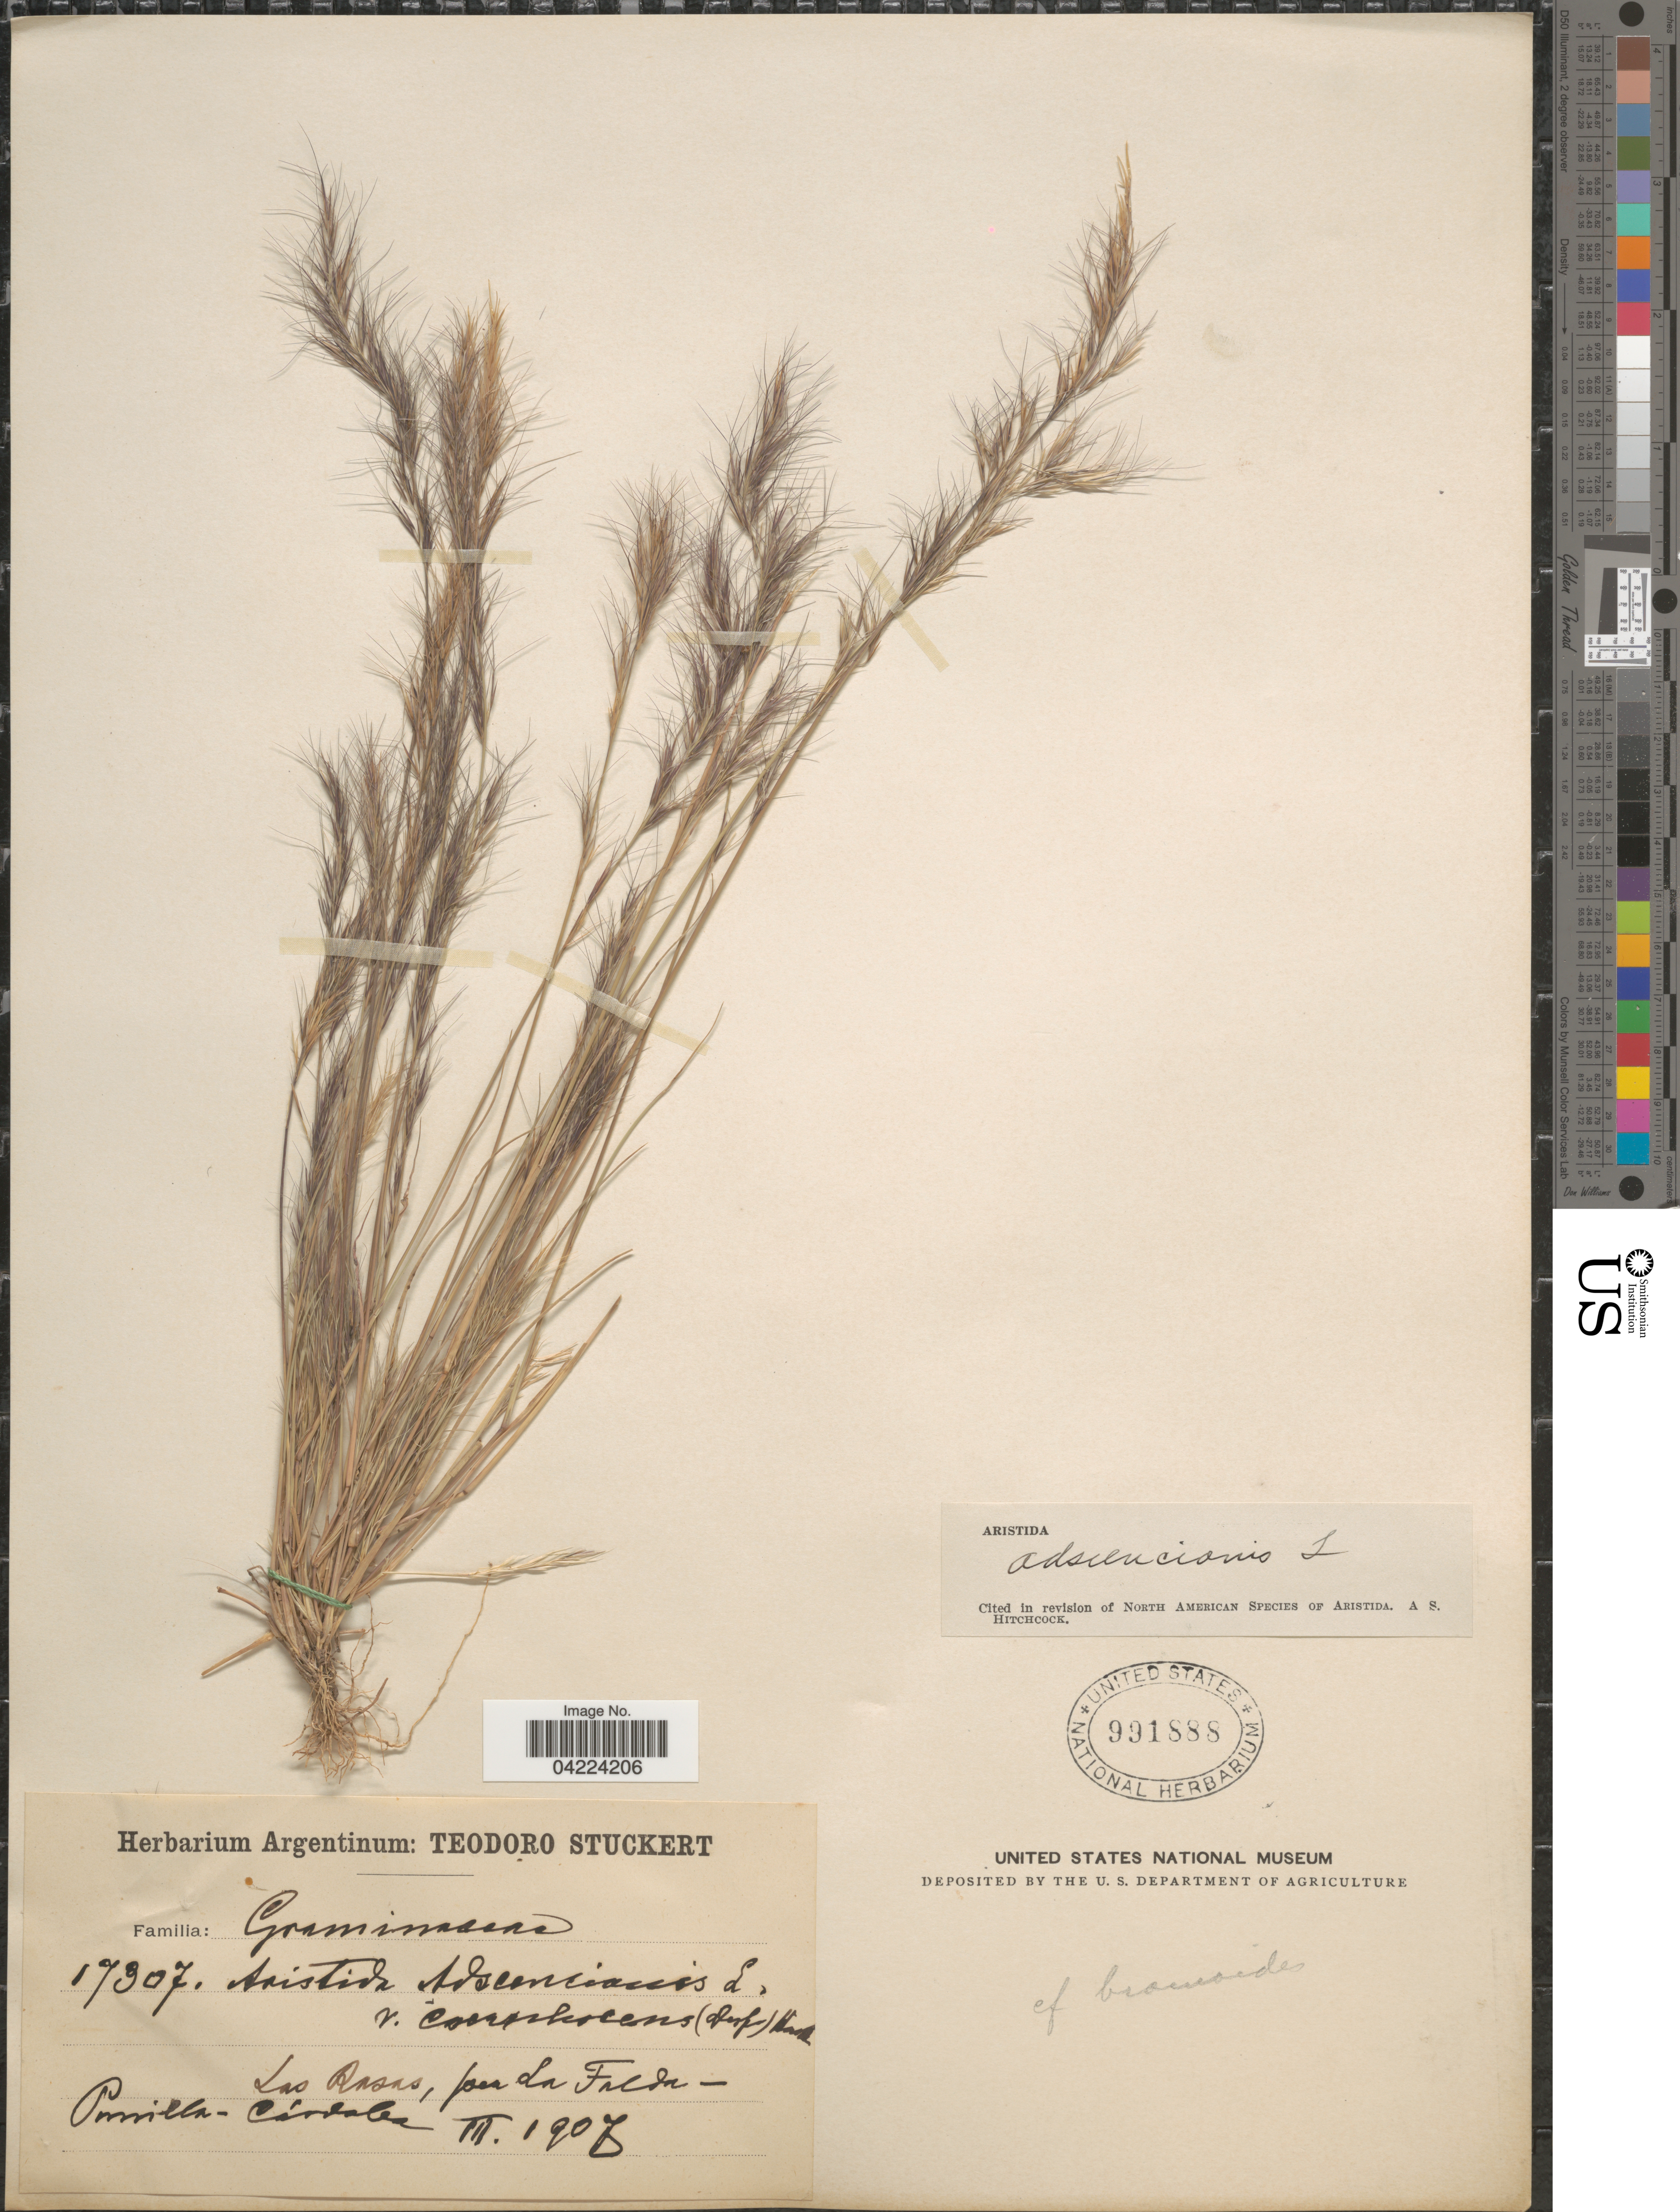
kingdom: Plantae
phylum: Tracheophyta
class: Liliopsida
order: Poales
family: Poaceae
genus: Aristida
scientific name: Aristida adscensionis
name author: L.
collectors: T. Stuckert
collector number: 17307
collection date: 1907-03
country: Argentina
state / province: Cordoba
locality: Las Rosas, pres La Falda - Punilla.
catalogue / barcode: US 991888